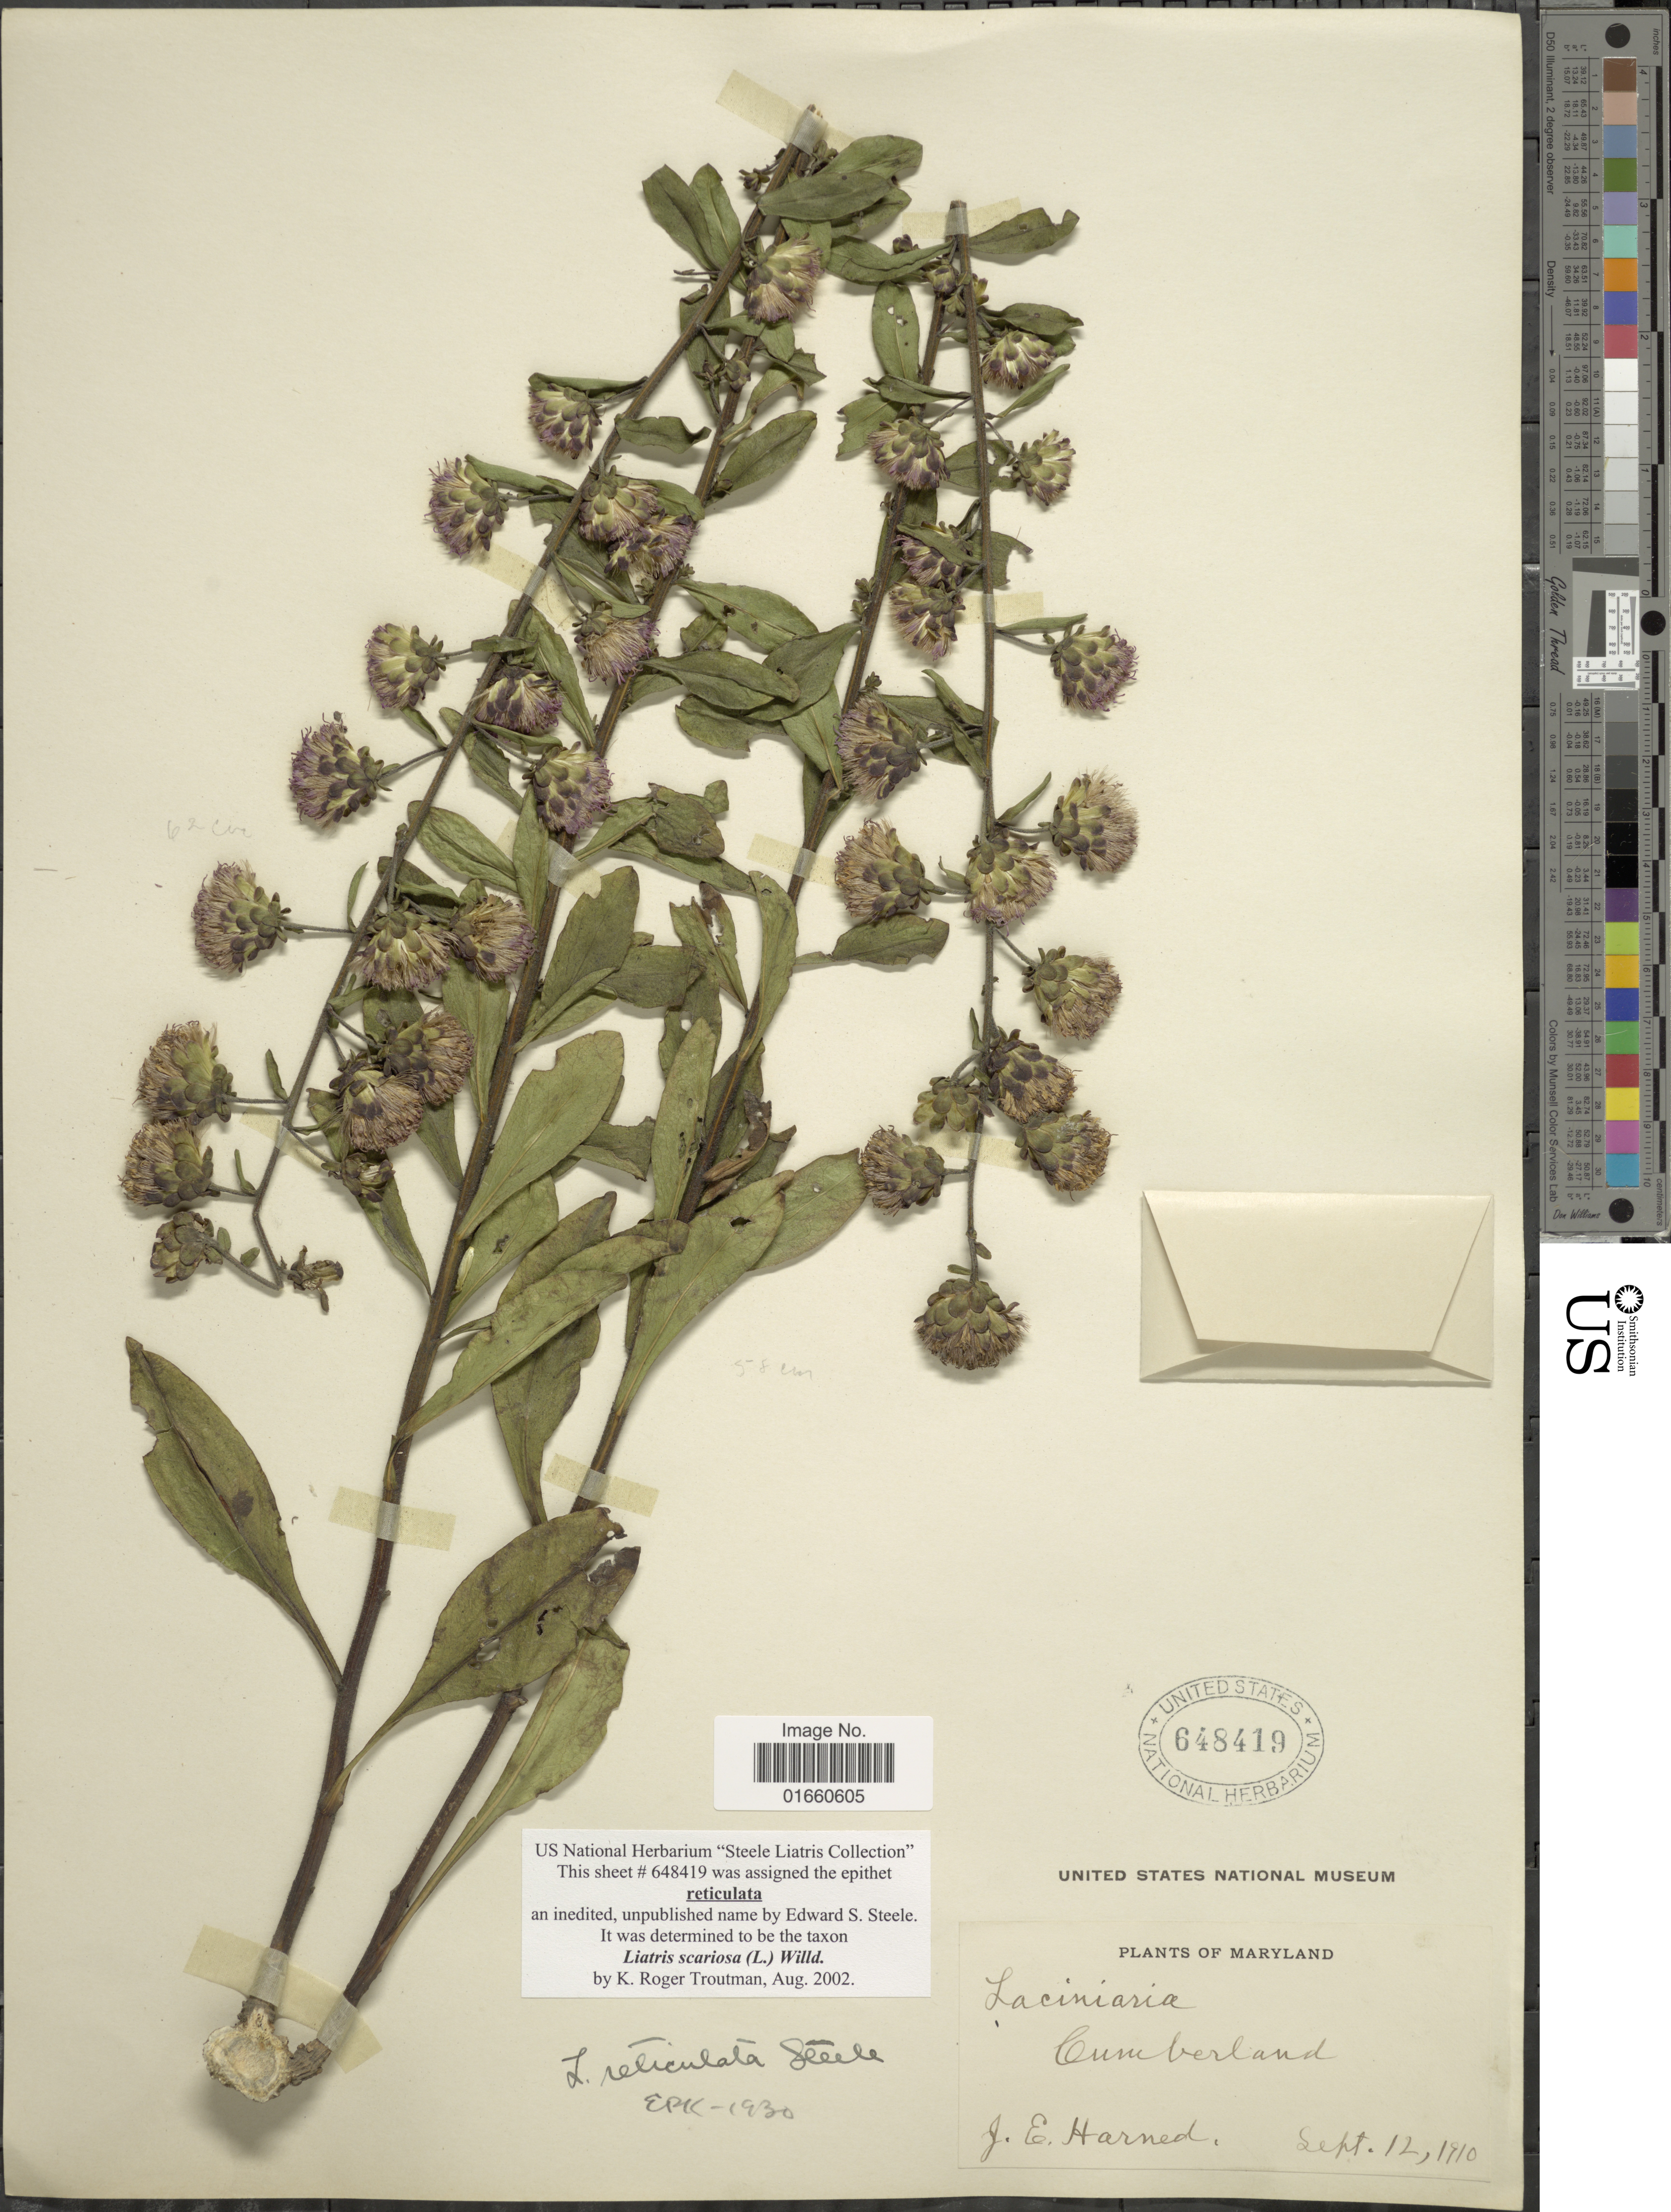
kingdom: Plantae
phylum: Tracheophyta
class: Magnoliopsida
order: Asterales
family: Asteraceae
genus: Liatris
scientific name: Liatris scariosa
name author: (L.) Willd.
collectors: J. Harned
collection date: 1910-09-12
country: United States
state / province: Maryland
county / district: Allegany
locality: Cumberland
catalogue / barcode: US 648419